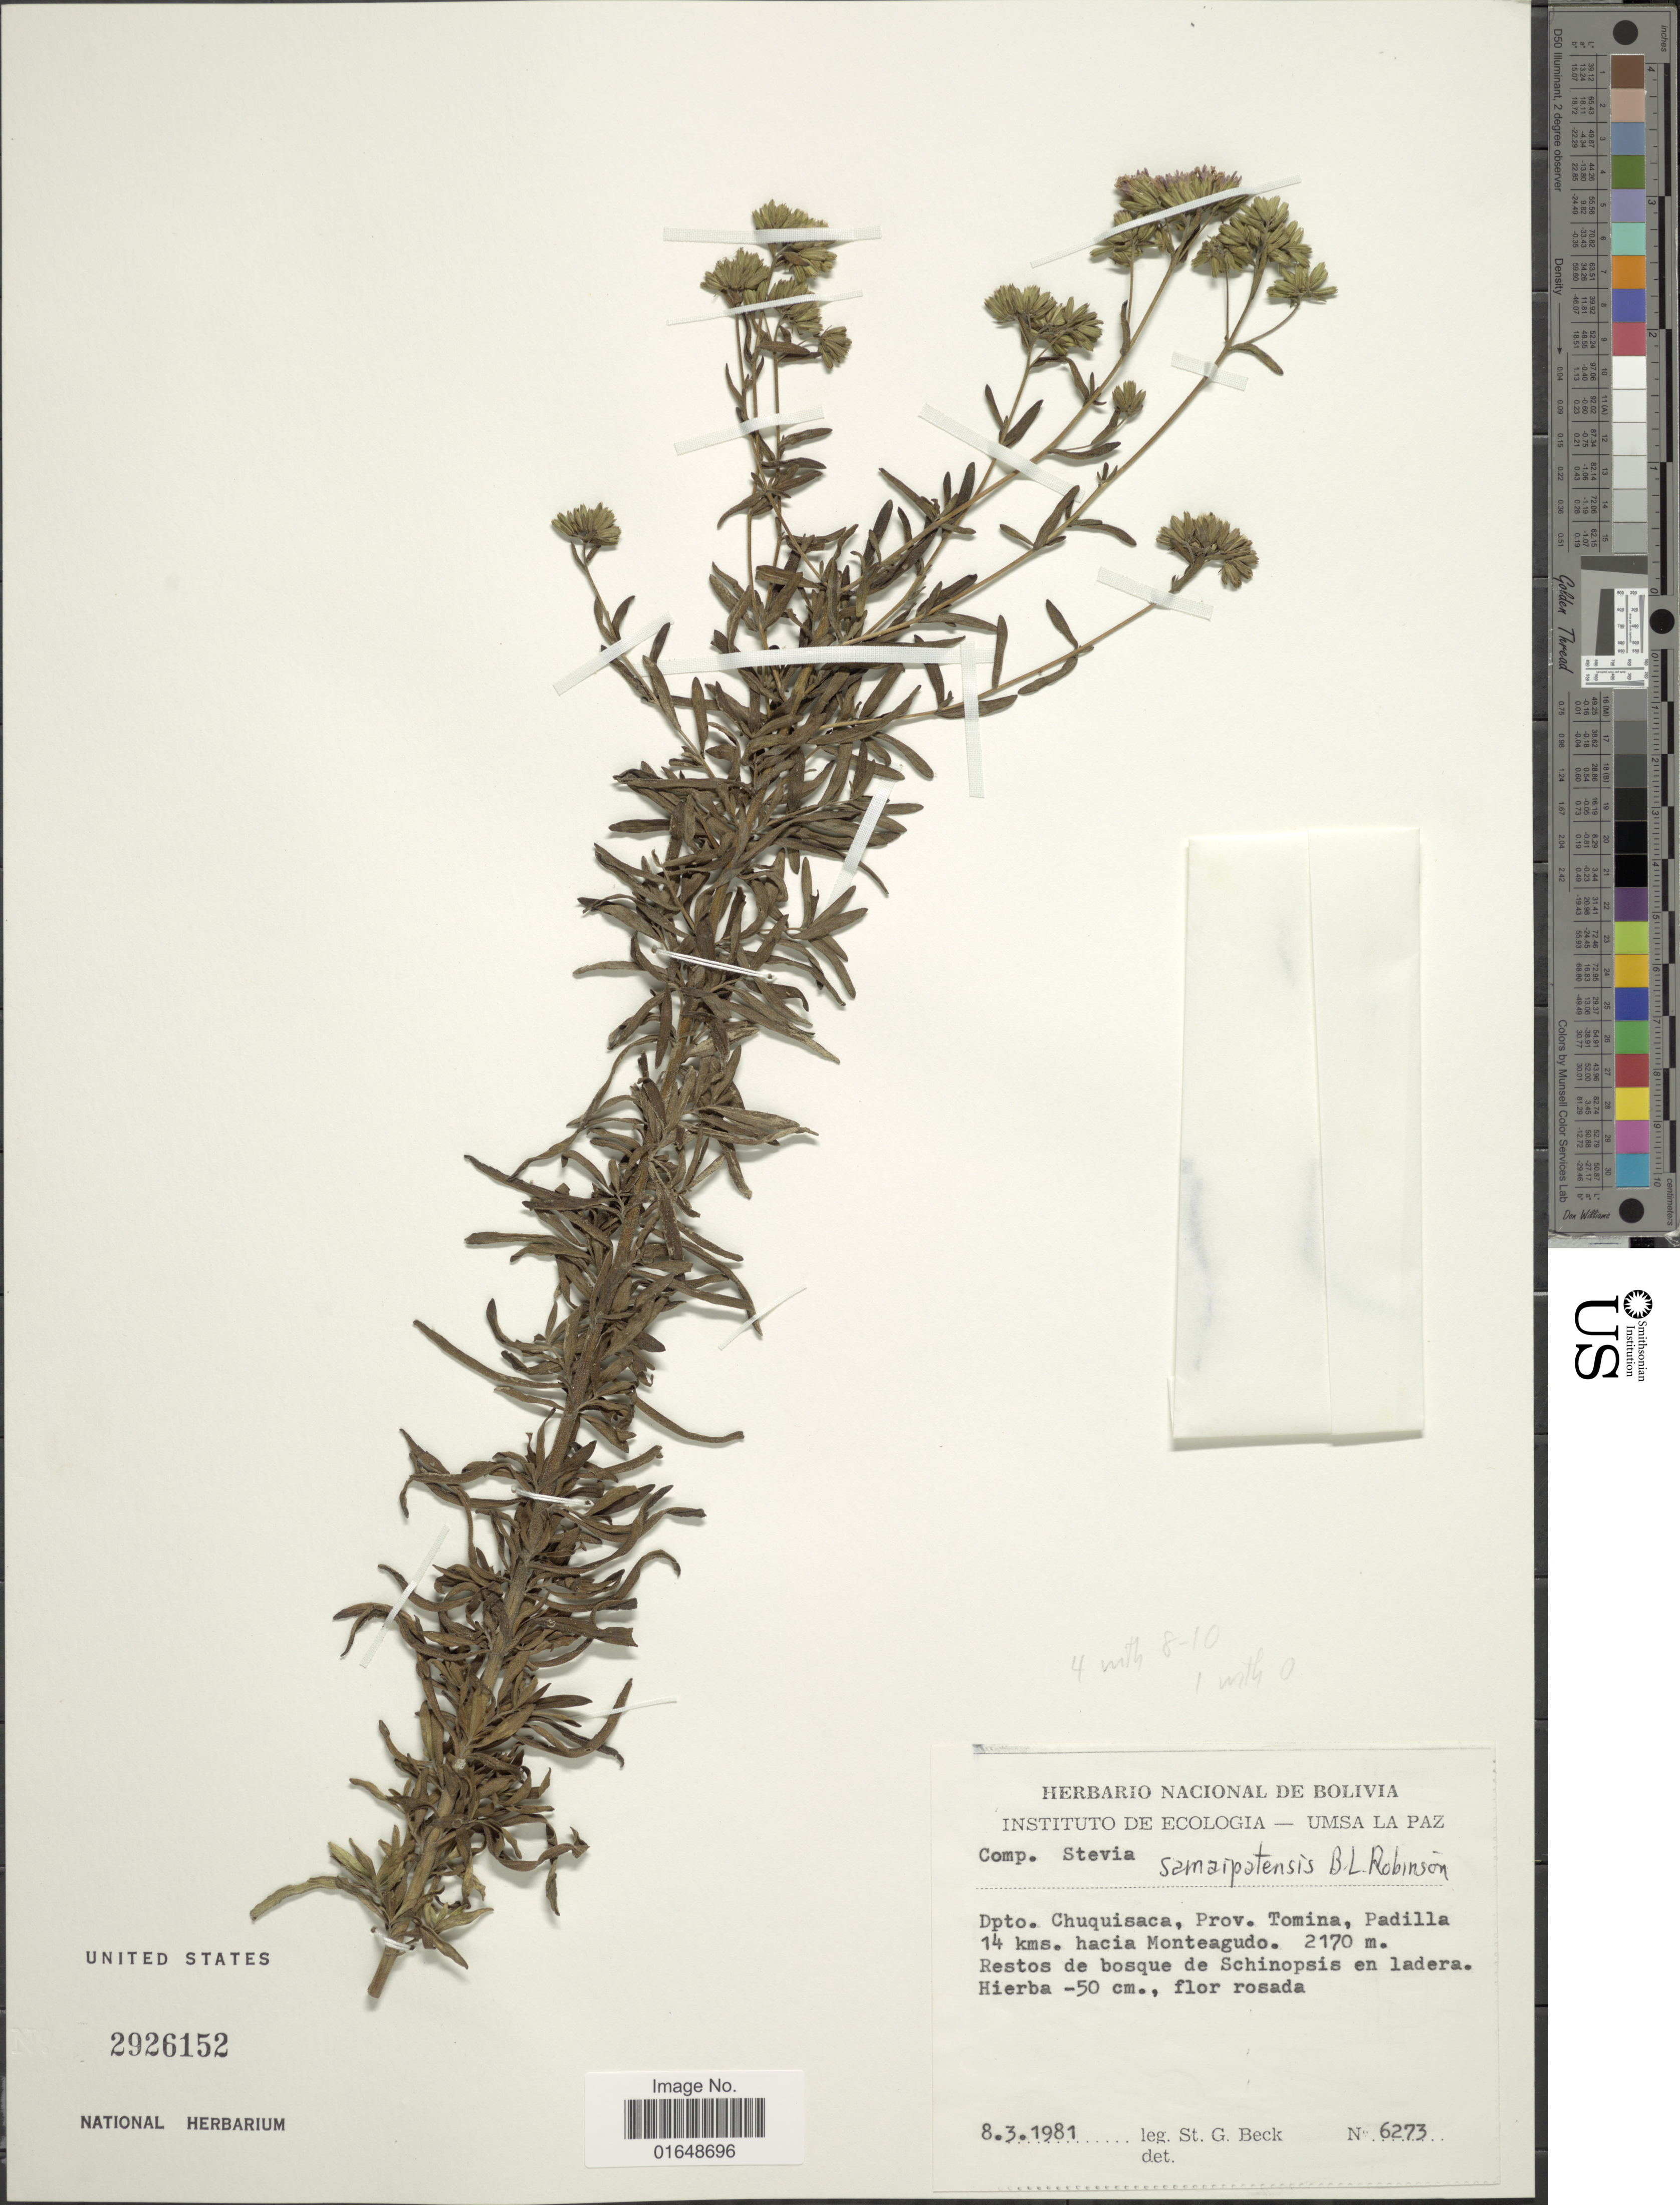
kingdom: Plantae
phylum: Tracheophyta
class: Magnoliopsida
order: Asterales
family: Asteraceae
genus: Stevia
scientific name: Stevia samaipatensis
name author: B.L. Rob.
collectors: S. G. Beck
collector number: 6273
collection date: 1981-03-08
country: Bolivia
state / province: Chuquisaca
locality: Dpto. Chuquisaca, Prov. Tomina, Padilla 14 kms. hacia Monteagudo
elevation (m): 2170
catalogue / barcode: US 2926152